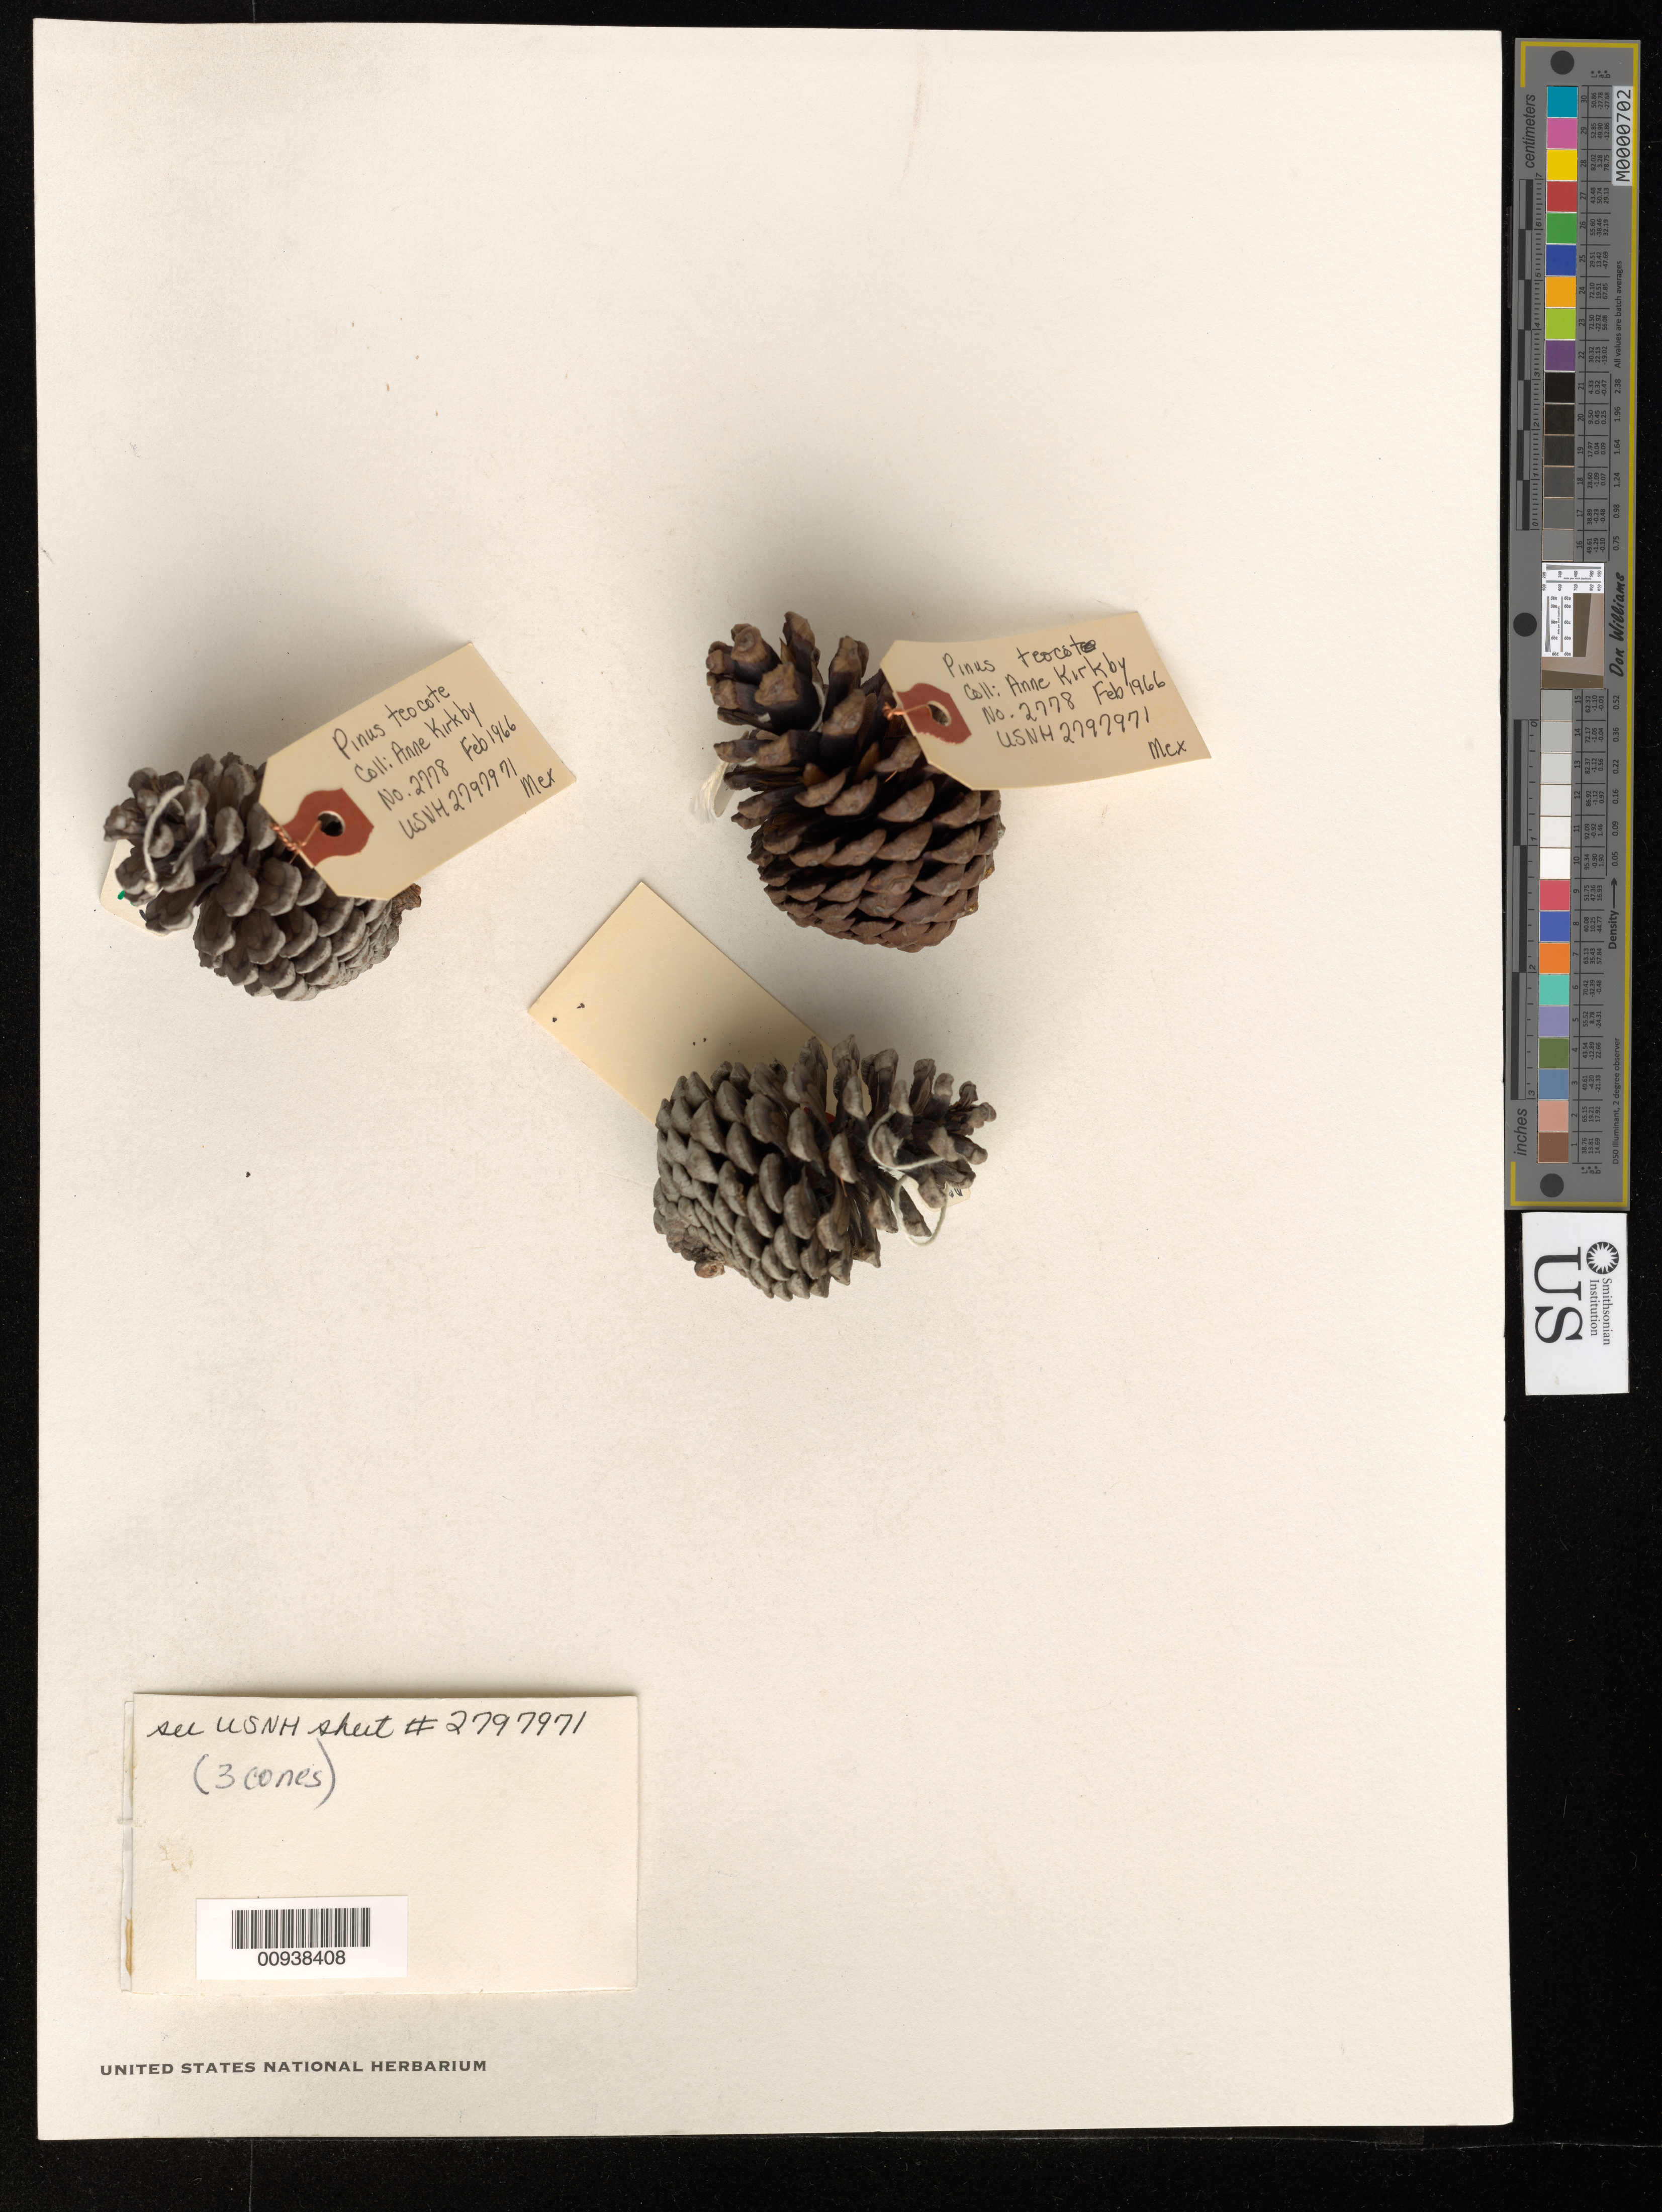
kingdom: Plantae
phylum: Tracheophyta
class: Pinopsida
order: Pinales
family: Pinaceae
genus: Pinus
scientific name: Pinus teocote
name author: Schltdl. & Cham.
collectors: A. Kirkby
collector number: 2778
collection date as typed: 14 Feb 1966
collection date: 1966-02-14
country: Mexico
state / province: Oaxaca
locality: N of Huitzo (near Mitla ?).